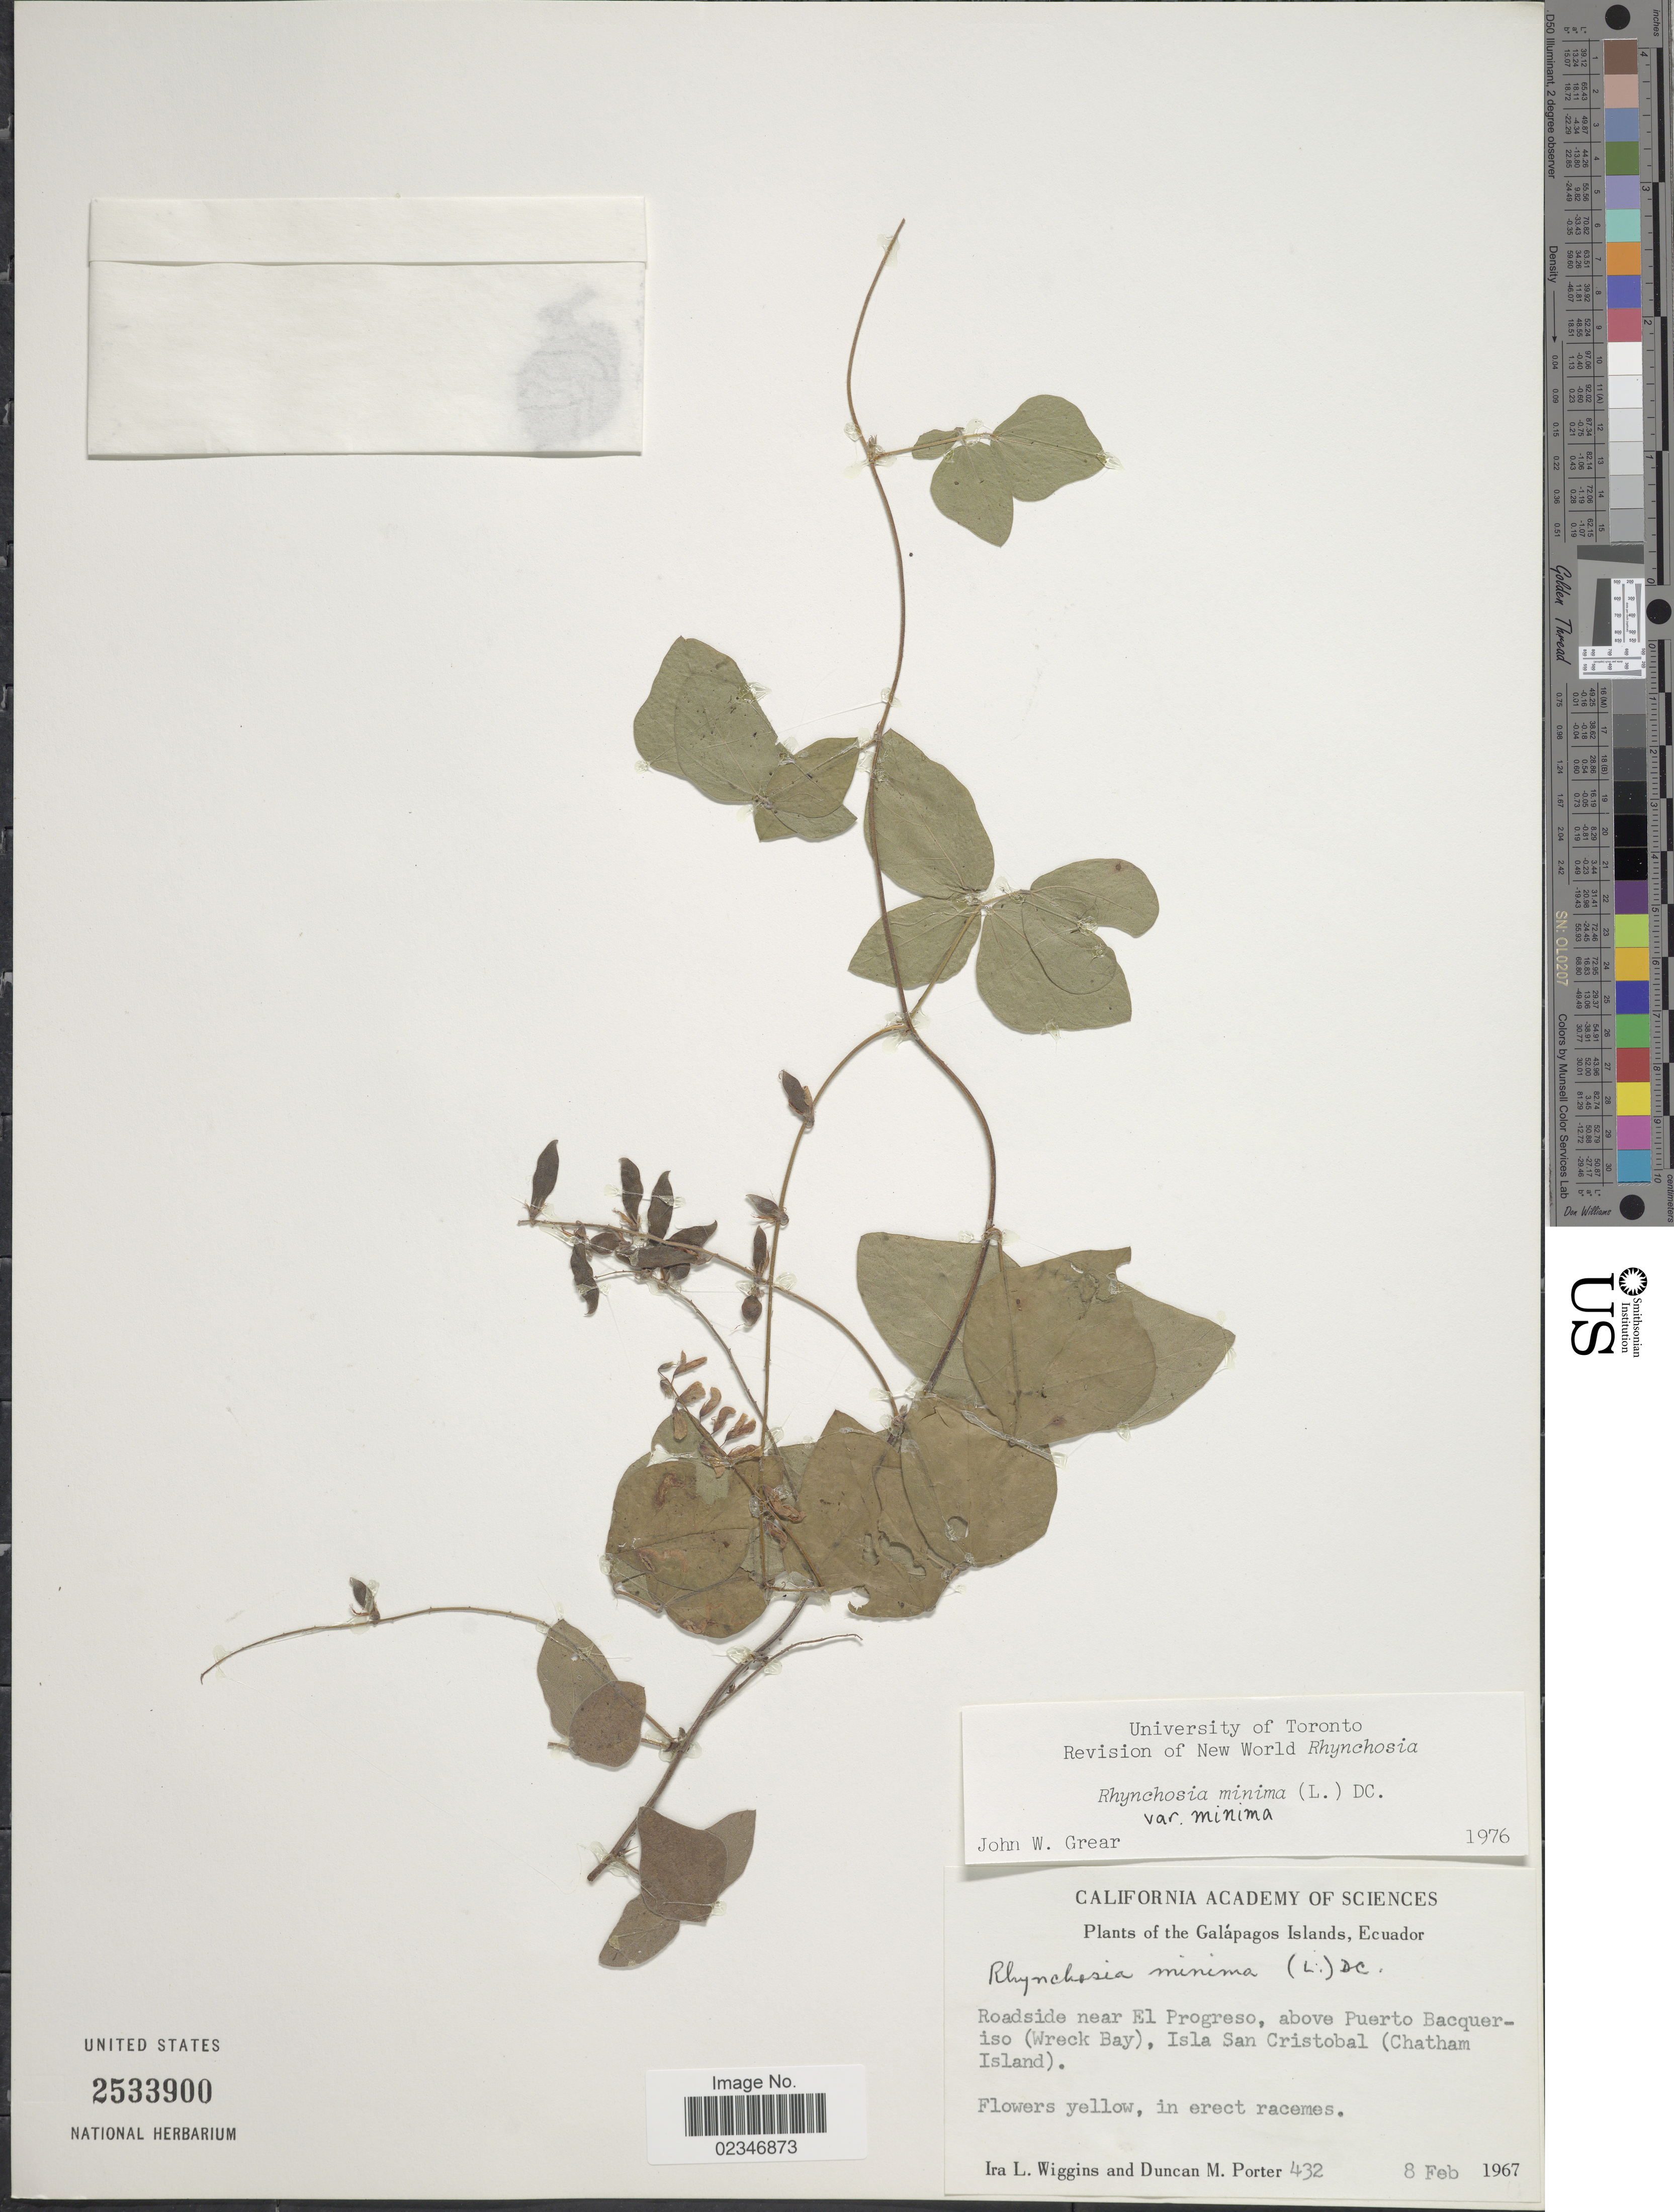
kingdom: Plantae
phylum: Tracheophyta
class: Magnoliopsida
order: Fabales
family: Fabaceae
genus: Rhynchosia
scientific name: Rhynchosia minima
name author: (L.) DC.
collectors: I. L. Wiggins & D. Porter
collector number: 432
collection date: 1967-02-08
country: Ecuador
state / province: Colón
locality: Tha Galapagos Islands, roadside near El Progreso, above Puerto Bacqueriso (Wreck Bay), Isla San Cristobal (Chatham Island)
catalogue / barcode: US 2533900